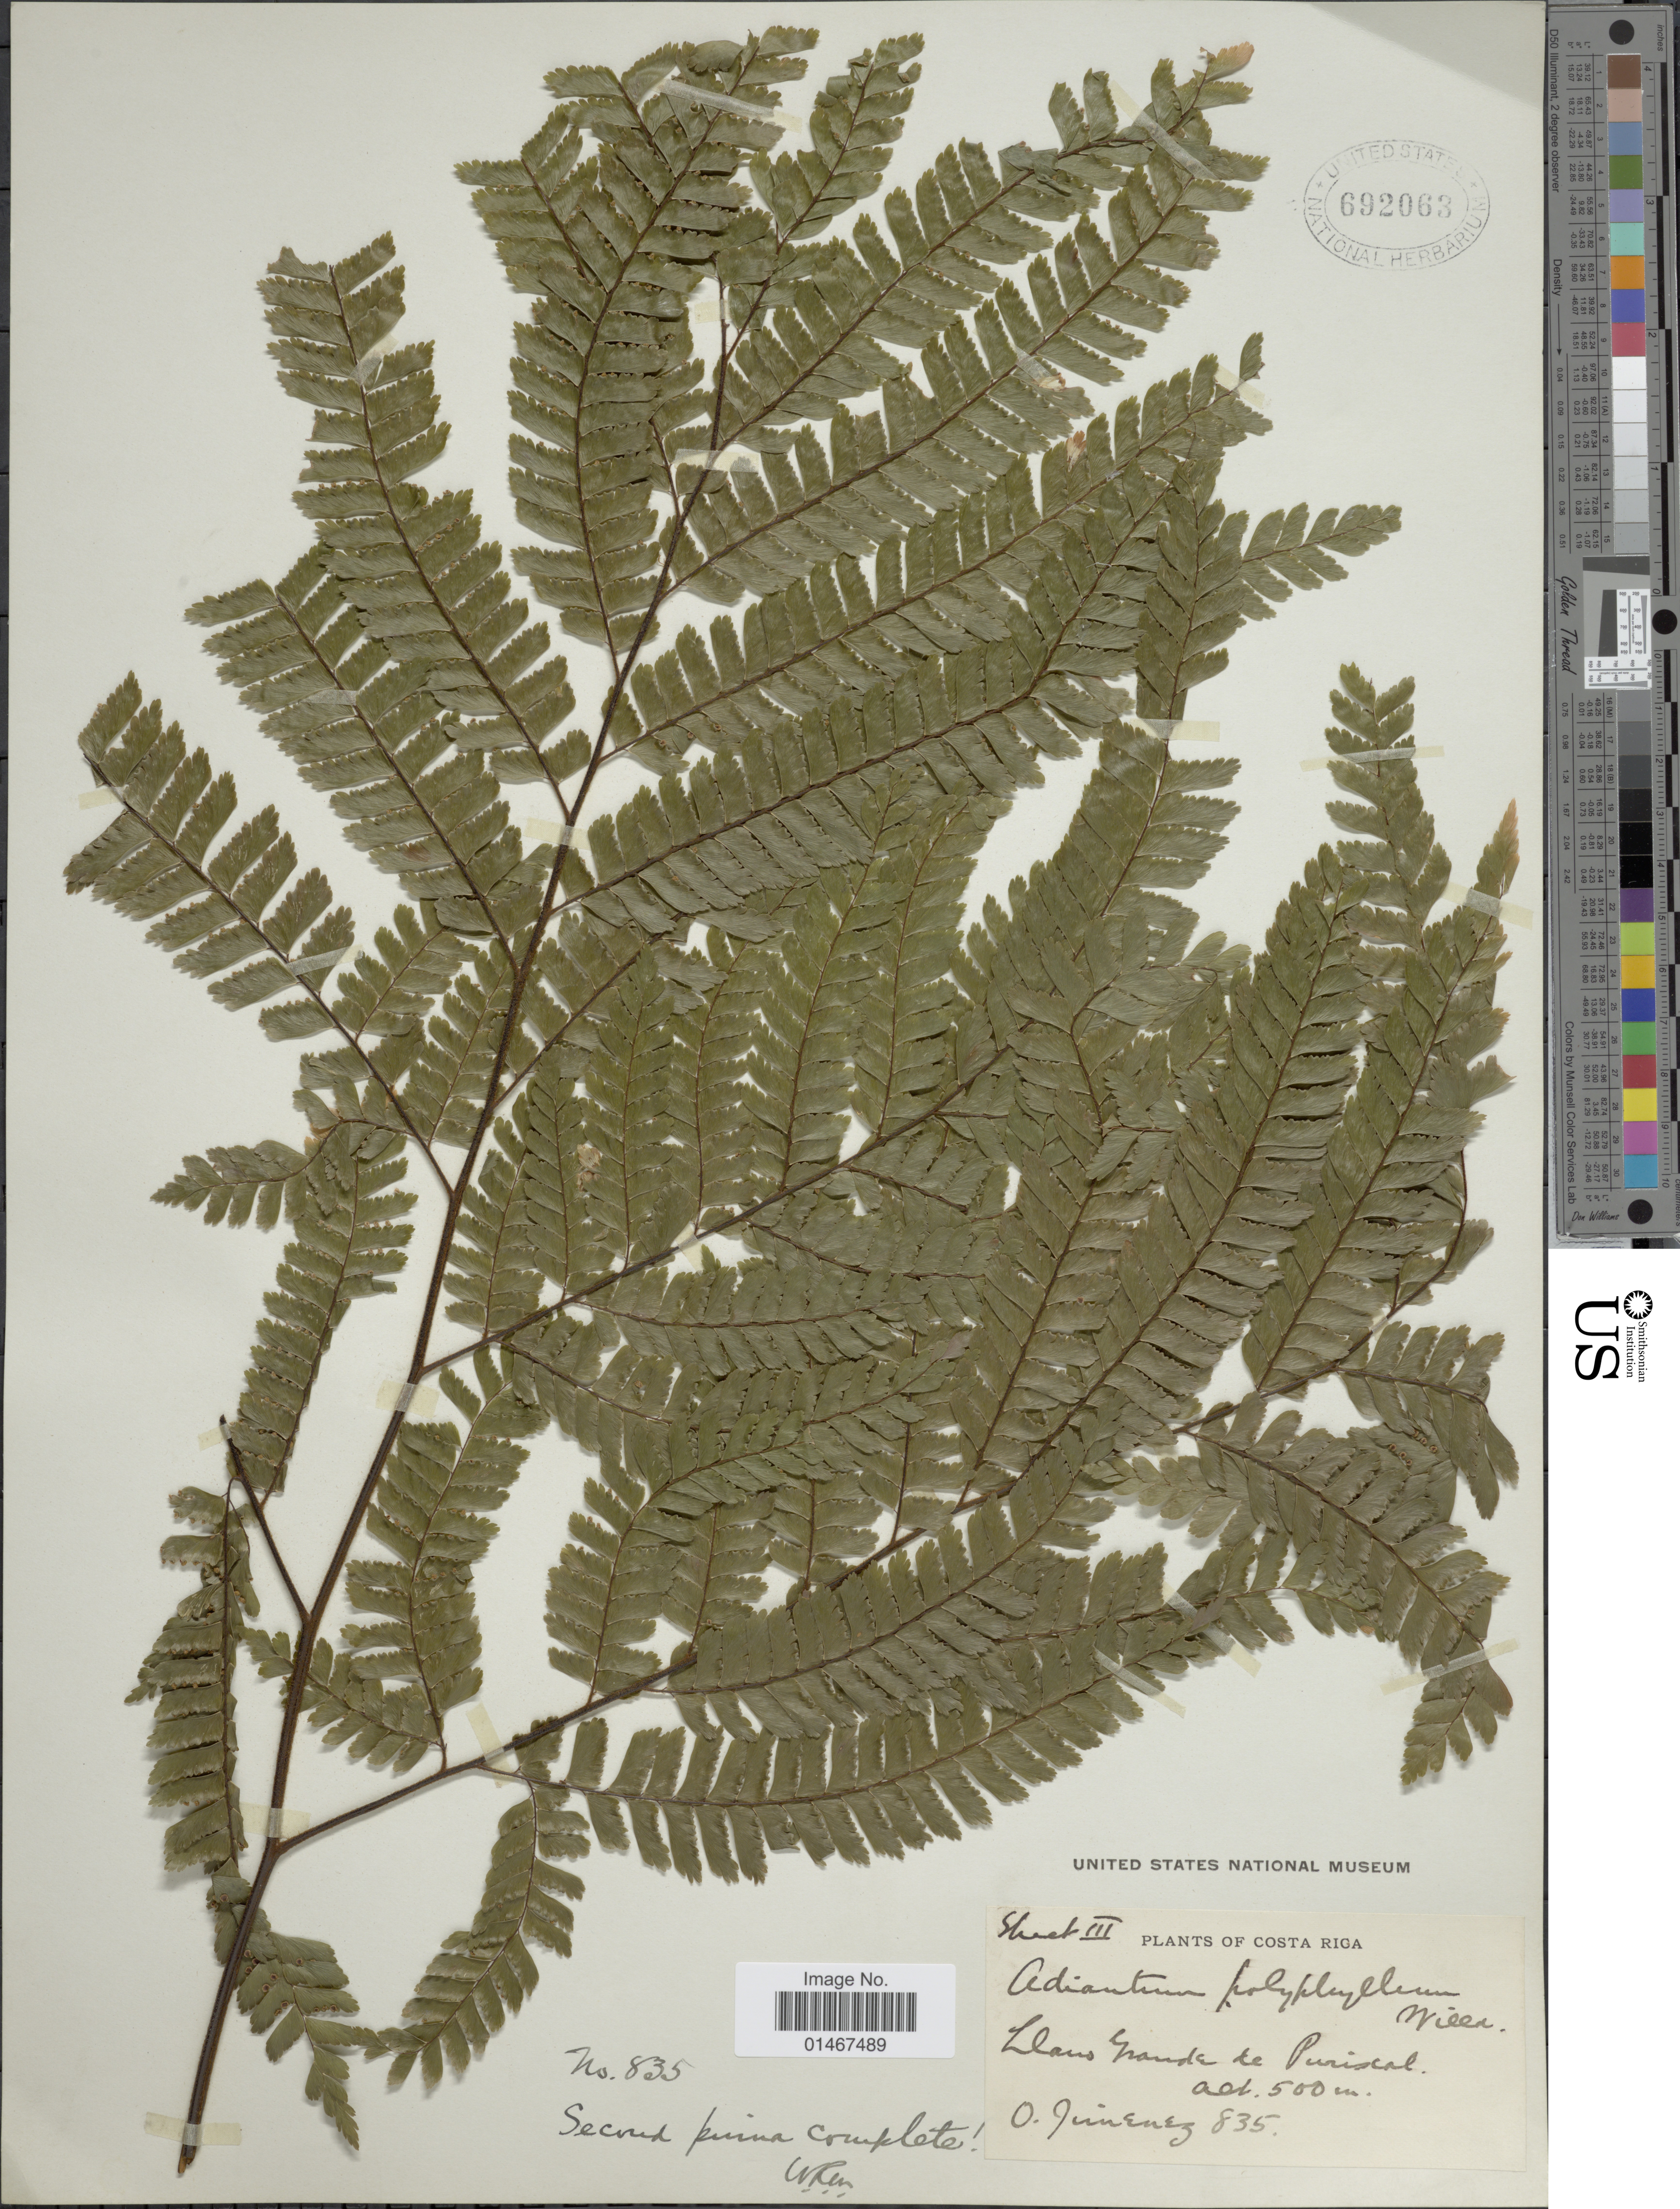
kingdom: Plantae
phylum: Tracheophyta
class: Polypodiopsida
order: Polypodiales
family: Pteridaceae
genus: Adiantum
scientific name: Adiantum pectinatum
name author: Kunze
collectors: O. Jiménez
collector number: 835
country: Costa Rica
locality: Llano Grande de Puriscal.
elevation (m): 500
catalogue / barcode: US 692063